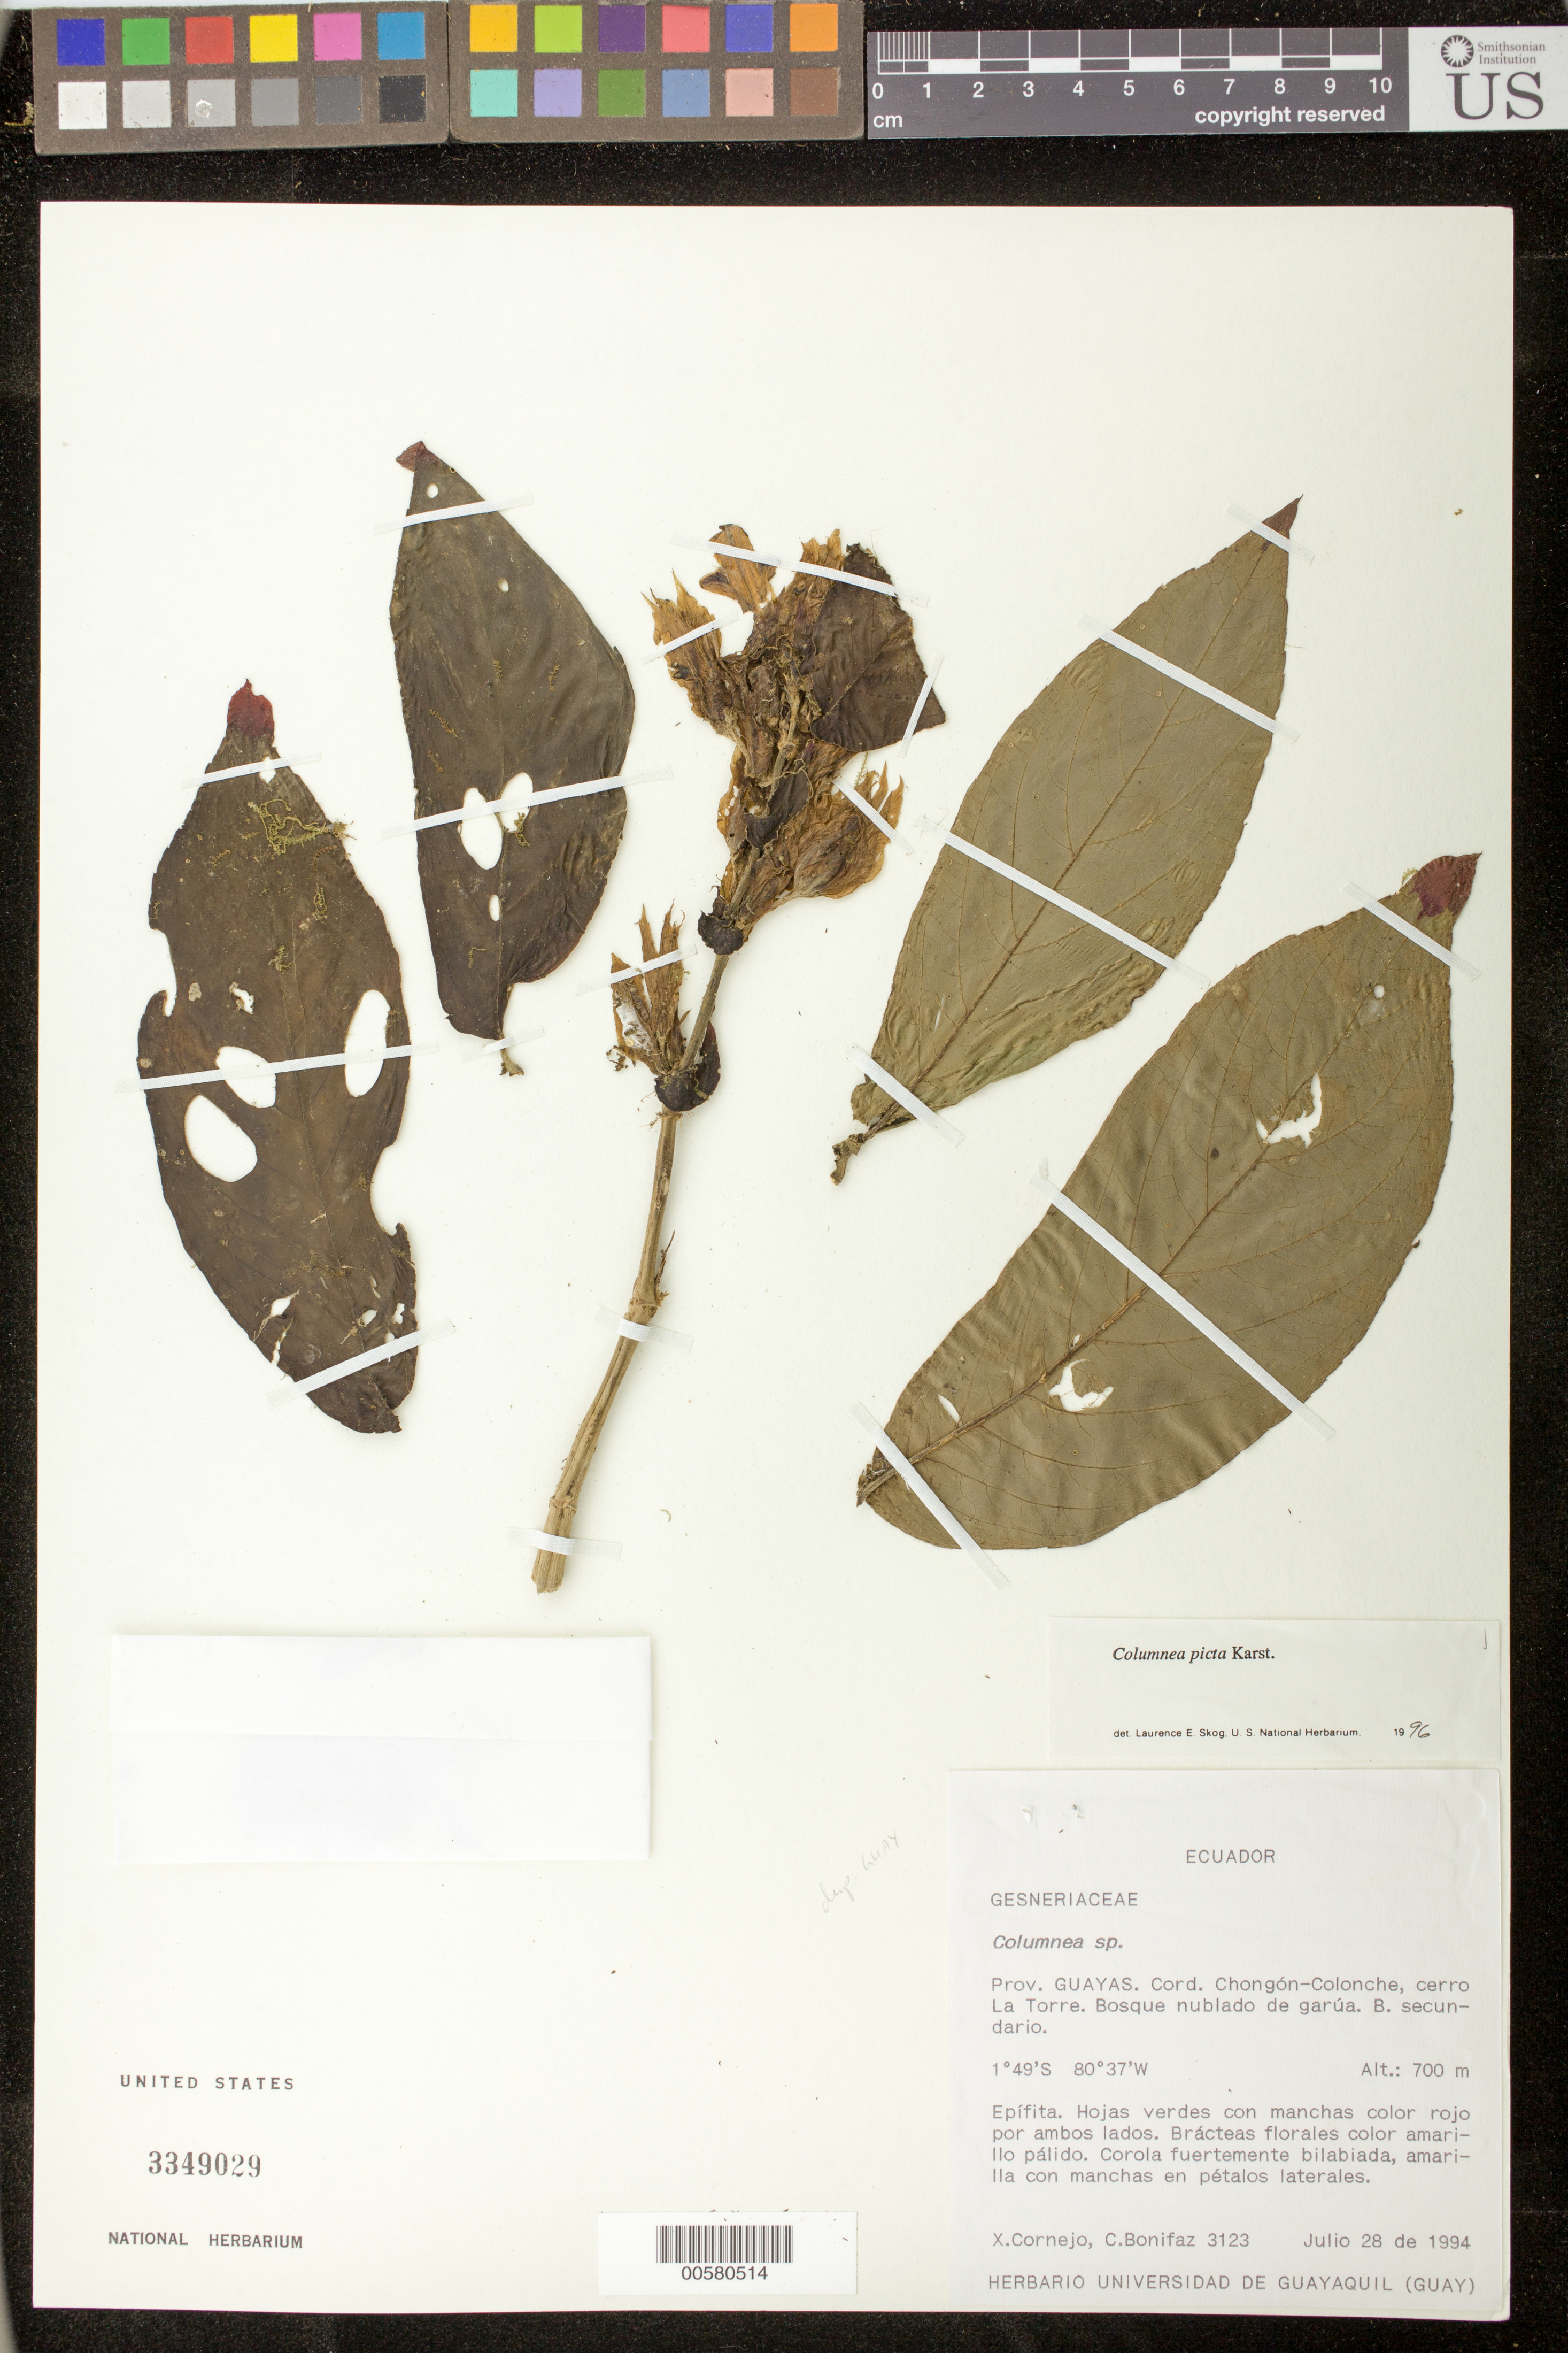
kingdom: Plantae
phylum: Tracheophyta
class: Magnoliopsida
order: Lamiales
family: Gesneriaceae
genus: Columnea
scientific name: Columnea karsteniana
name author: Singh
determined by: Skog, Laurence E.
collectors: X. F. Cornejo & C. Bonifaz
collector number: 3123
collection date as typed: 28 Jul 1994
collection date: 1994-07-28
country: Ecuador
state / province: Guayas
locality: Cordillera Chongón-Colonche, cerro La Torre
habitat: Bosque nublado de garúa; bosque secundario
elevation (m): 700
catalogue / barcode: US 3349029